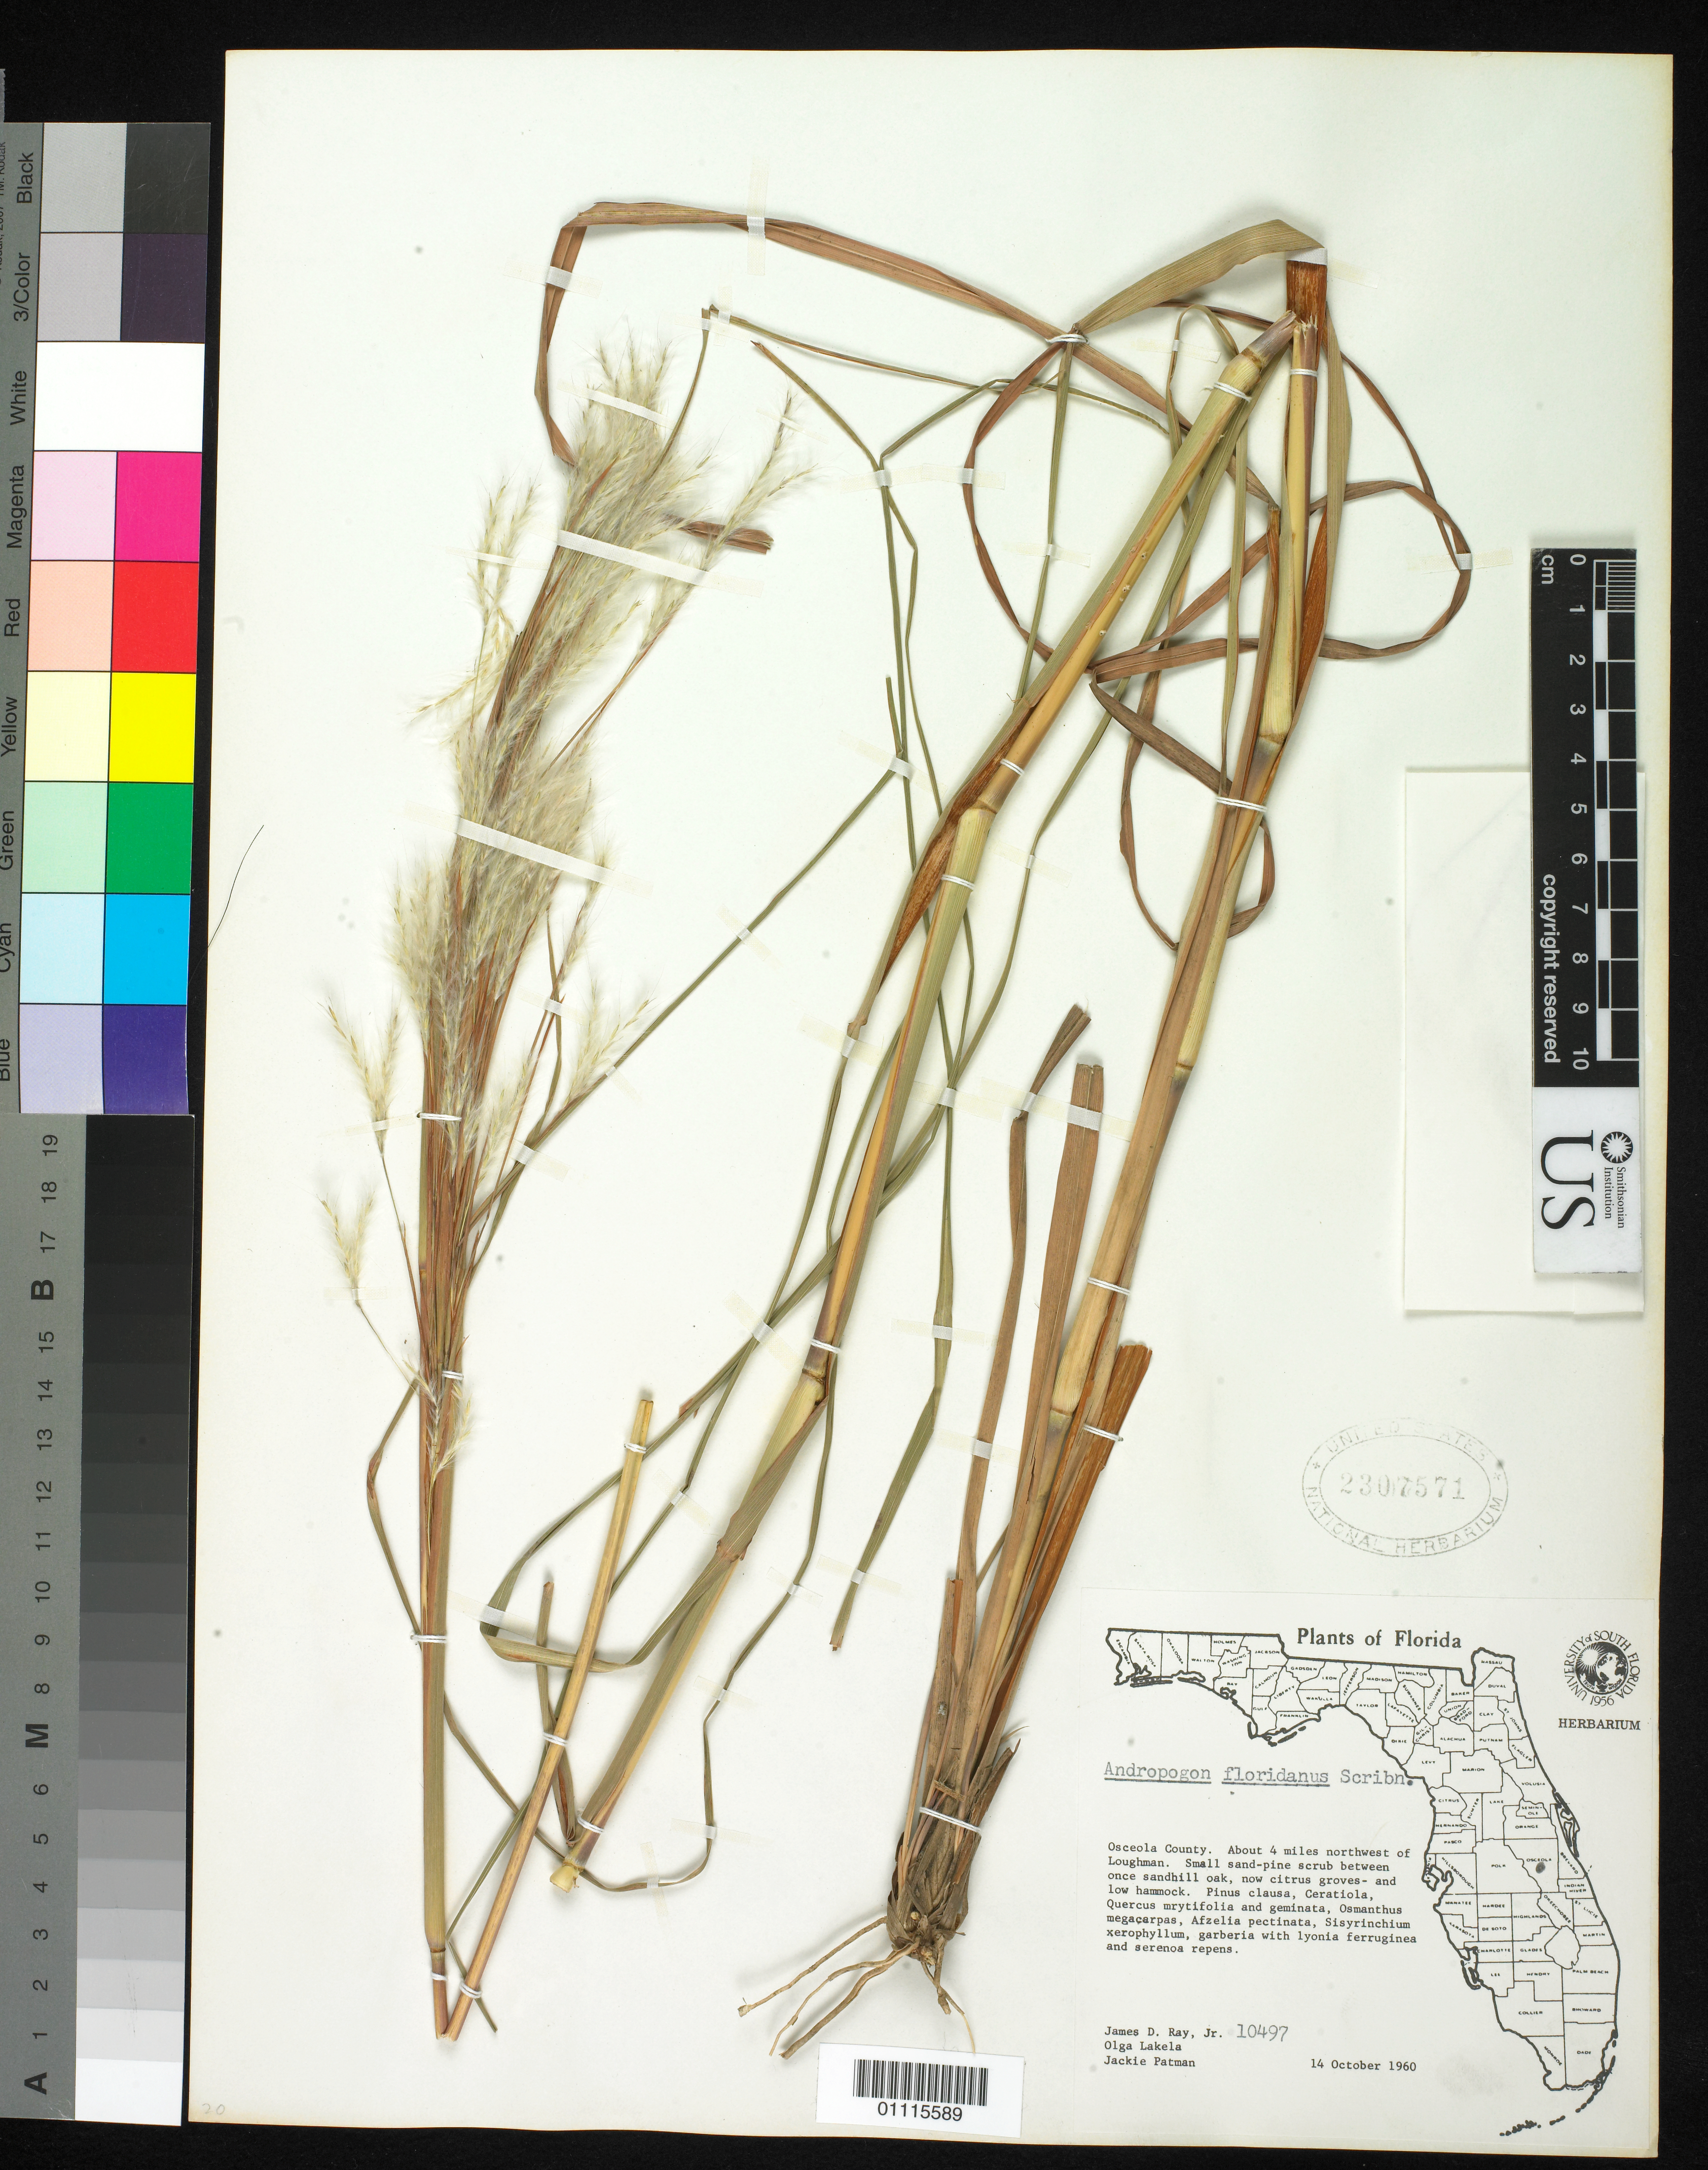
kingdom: Plantae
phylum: Tracheophyta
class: Liliopsida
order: Poales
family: Poaceae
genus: Andropogon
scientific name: Andropogon floridanus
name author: Scribn.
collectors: J. D. Ray Jr., O. K. Lakela & J. Patman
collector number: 10497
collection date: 1960-10-14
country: United States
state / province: Florida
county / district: Osceola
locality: About 4 mi. NW of Loughman.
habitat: Small sand-pine scrub between once sandhill oak, now citrus groves, and low hammock.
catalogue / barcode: US 2307571